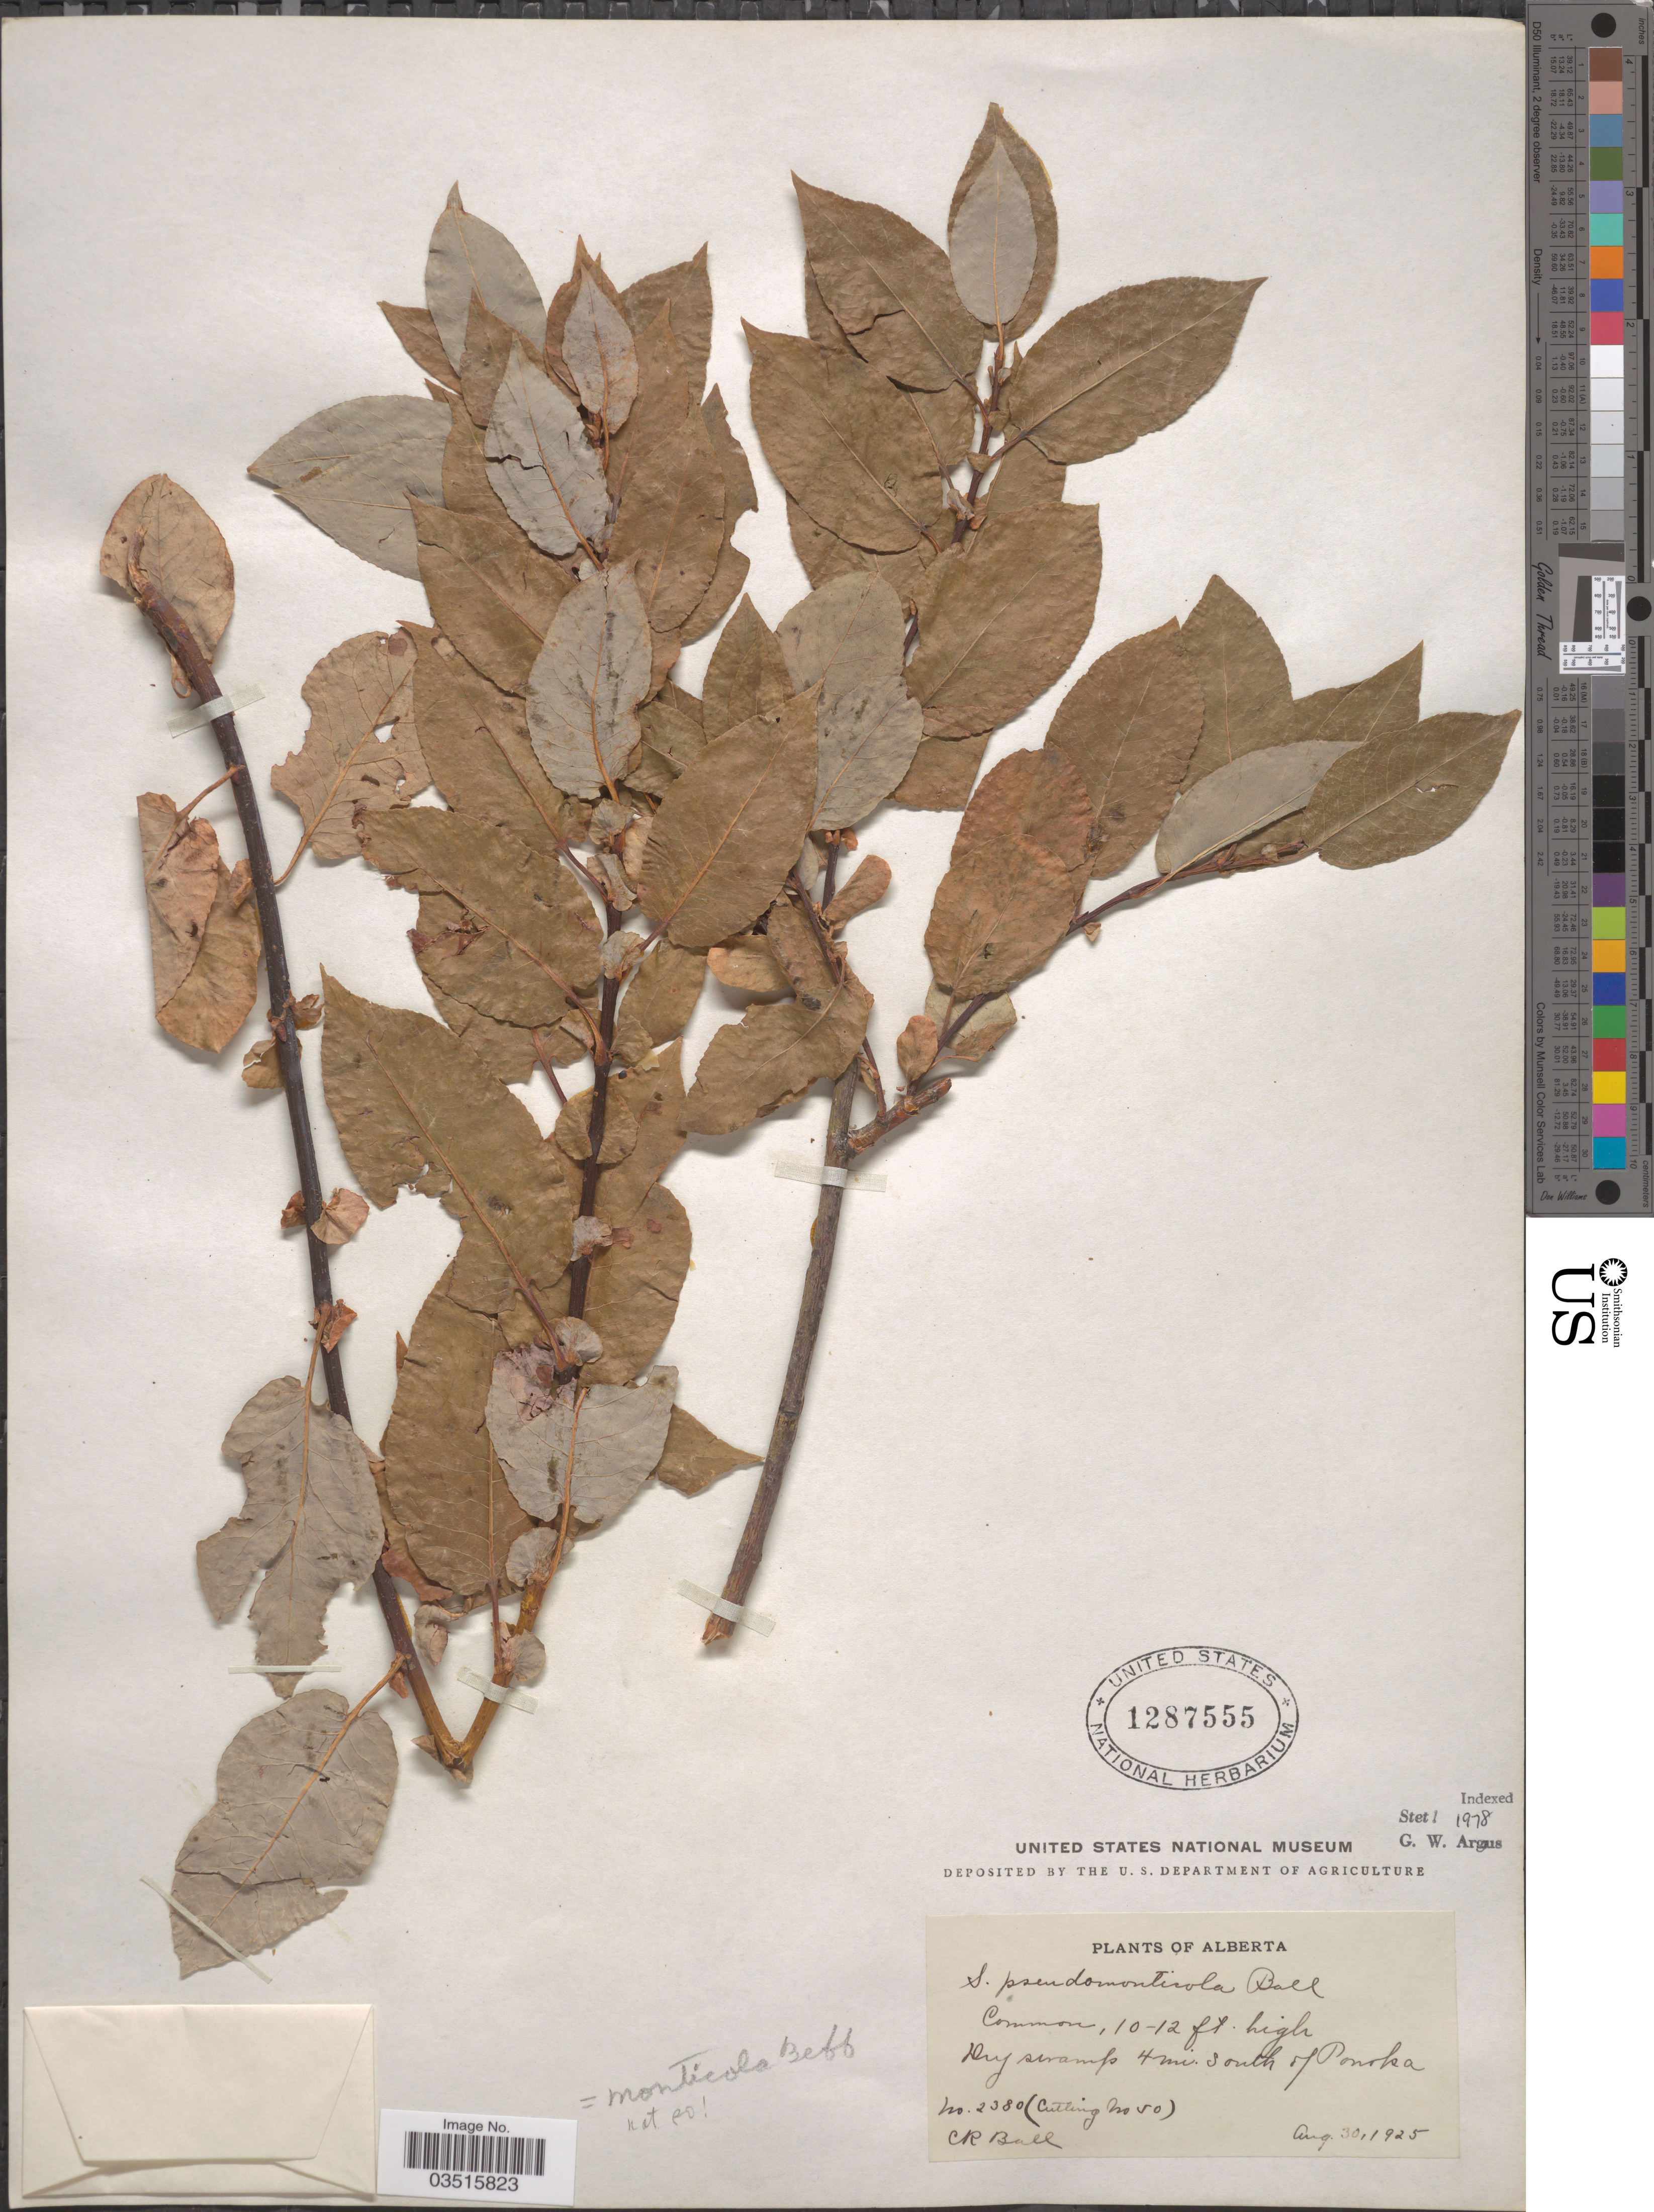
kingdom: Plantae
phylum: Tracheophyta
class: Magnoliopsida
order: Malpighiales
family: Salicaceae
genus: Salix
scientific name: Salix monticola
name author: Bebb.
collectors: C. R. Ball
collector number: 2380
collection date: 1925-08-30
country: Canada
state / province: Alberta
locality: Dry swamp 4 mi. south of Ponoka.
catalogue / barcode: US 1287555